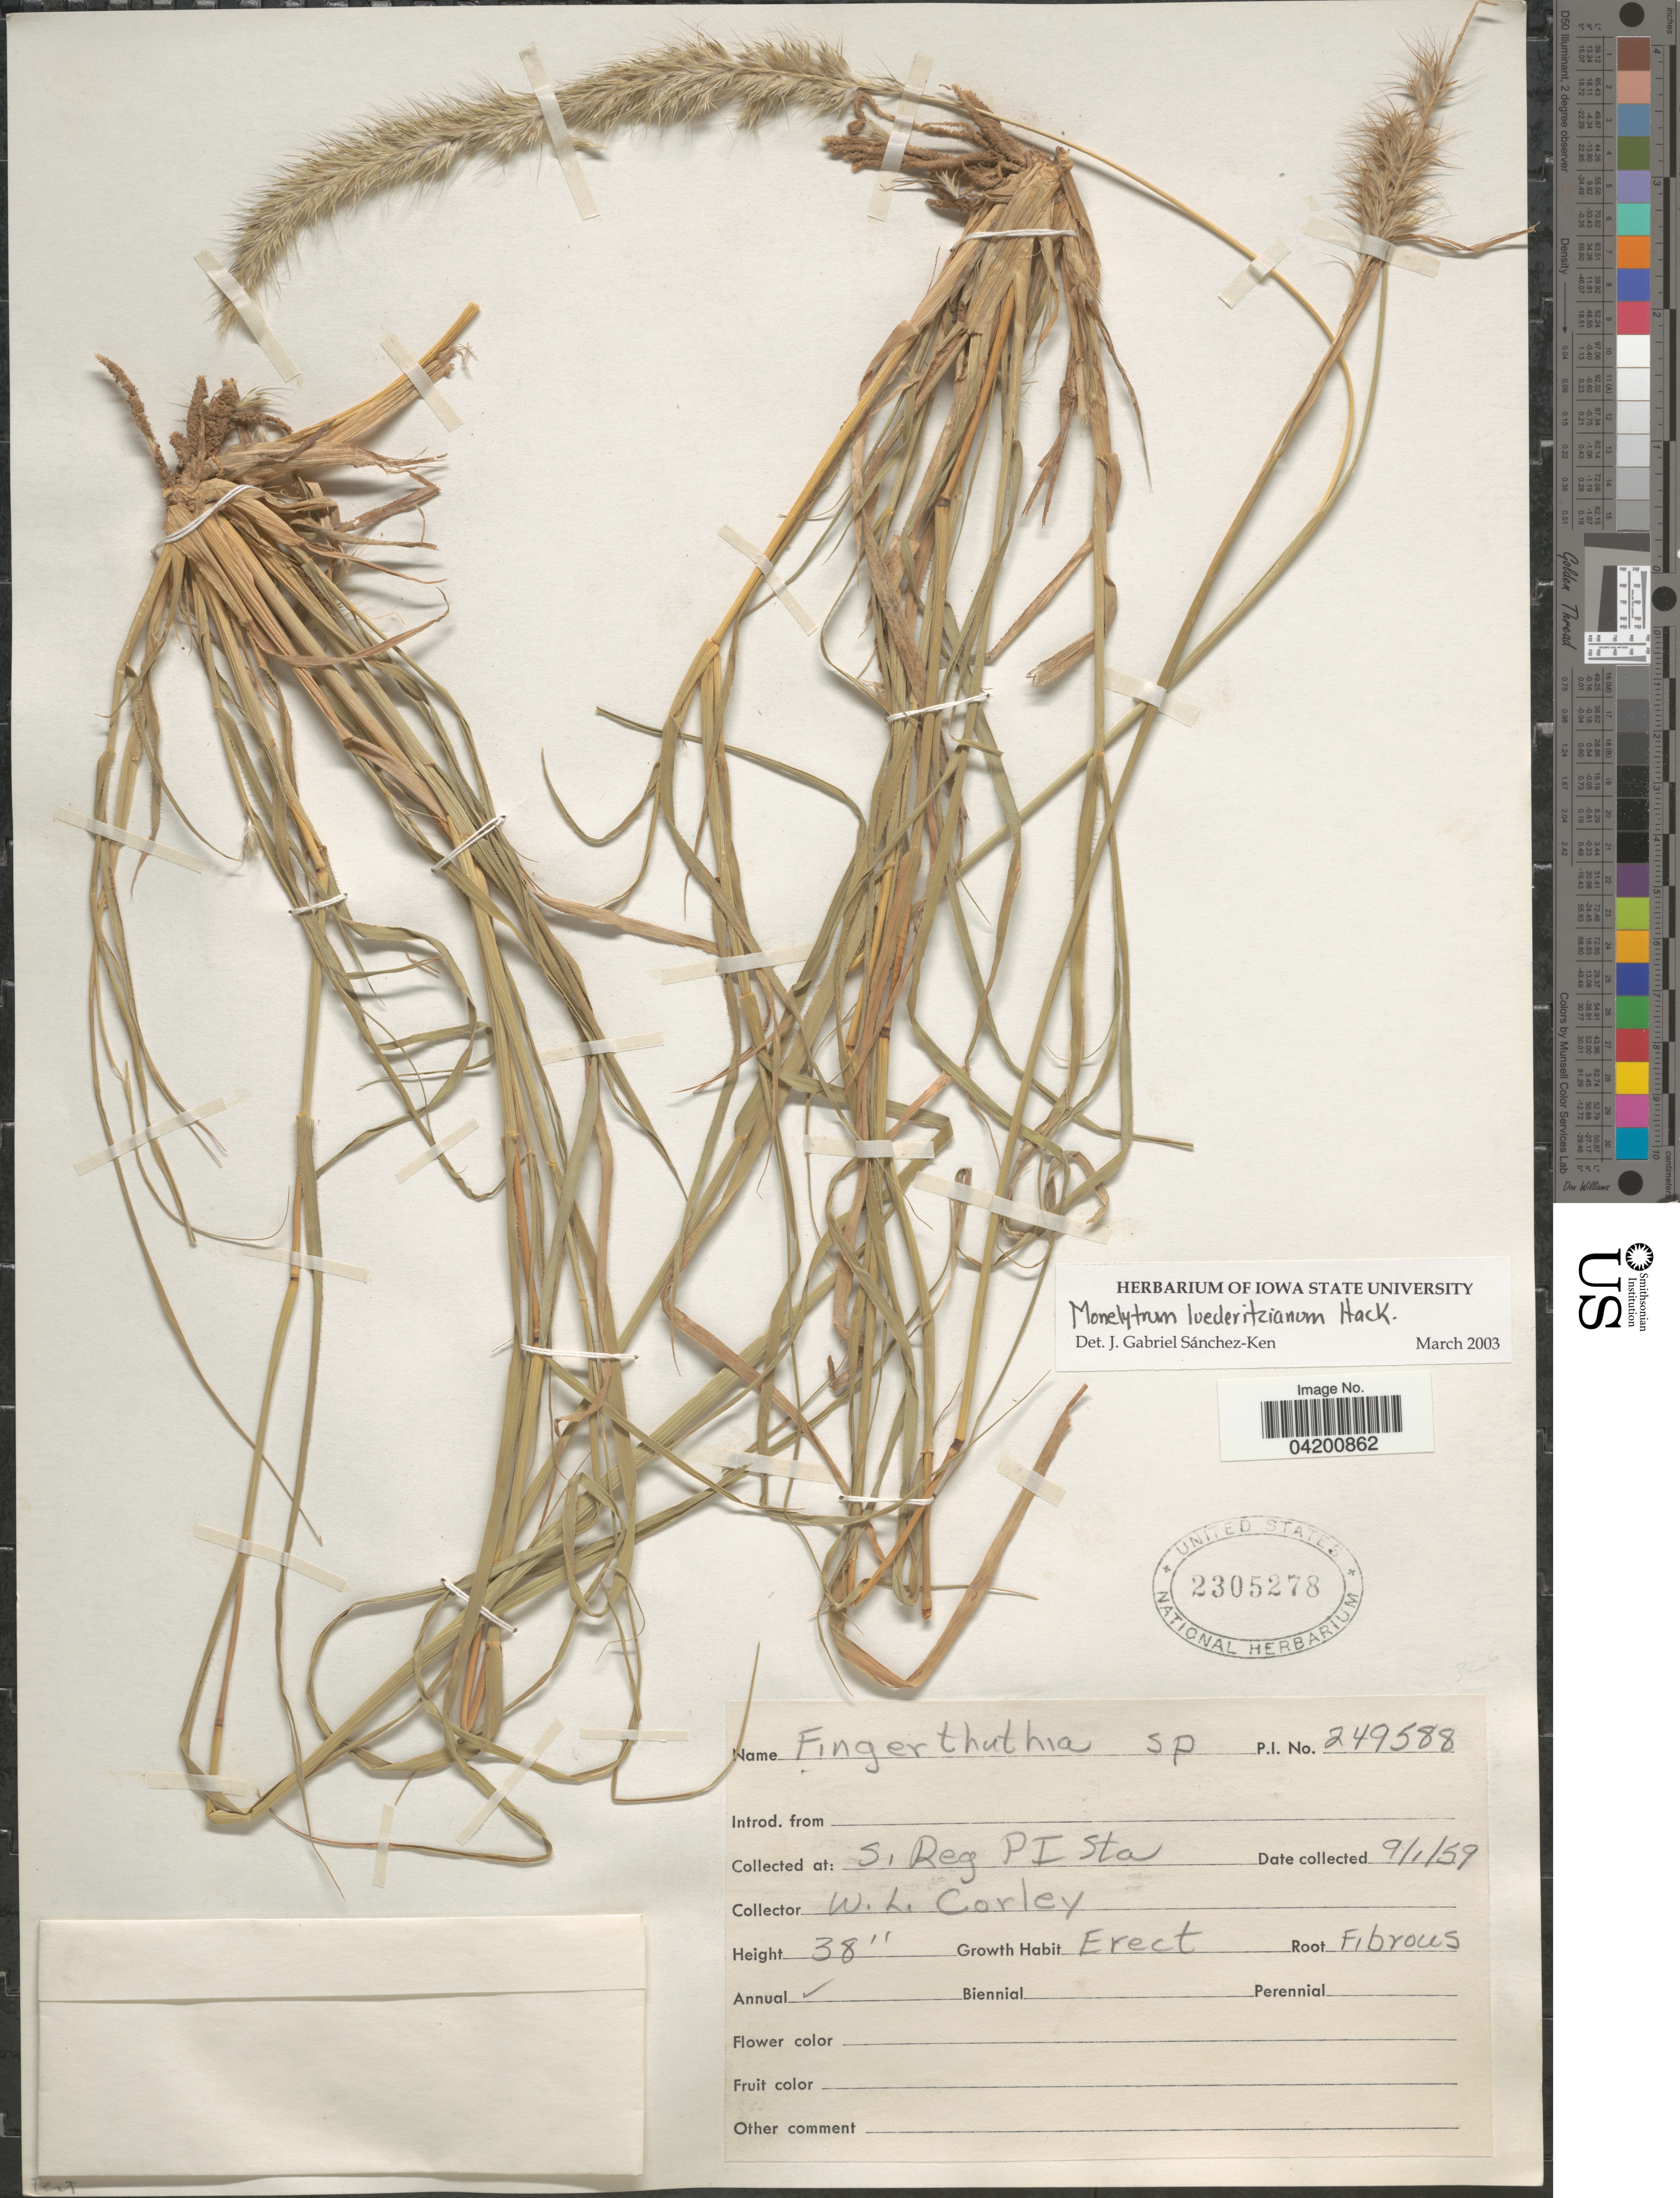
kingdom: Plantae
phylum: Tracheophyta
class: Liliopsida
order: Poales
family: Poaceae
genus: Monelytrum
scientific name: Monelytrum luederitzianum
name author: Hack.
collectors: W. Corley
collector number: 249588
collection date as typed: Transcribed d/m/y: 9/1/59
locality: S. Reg PI Sta.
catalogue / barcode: US 2305278